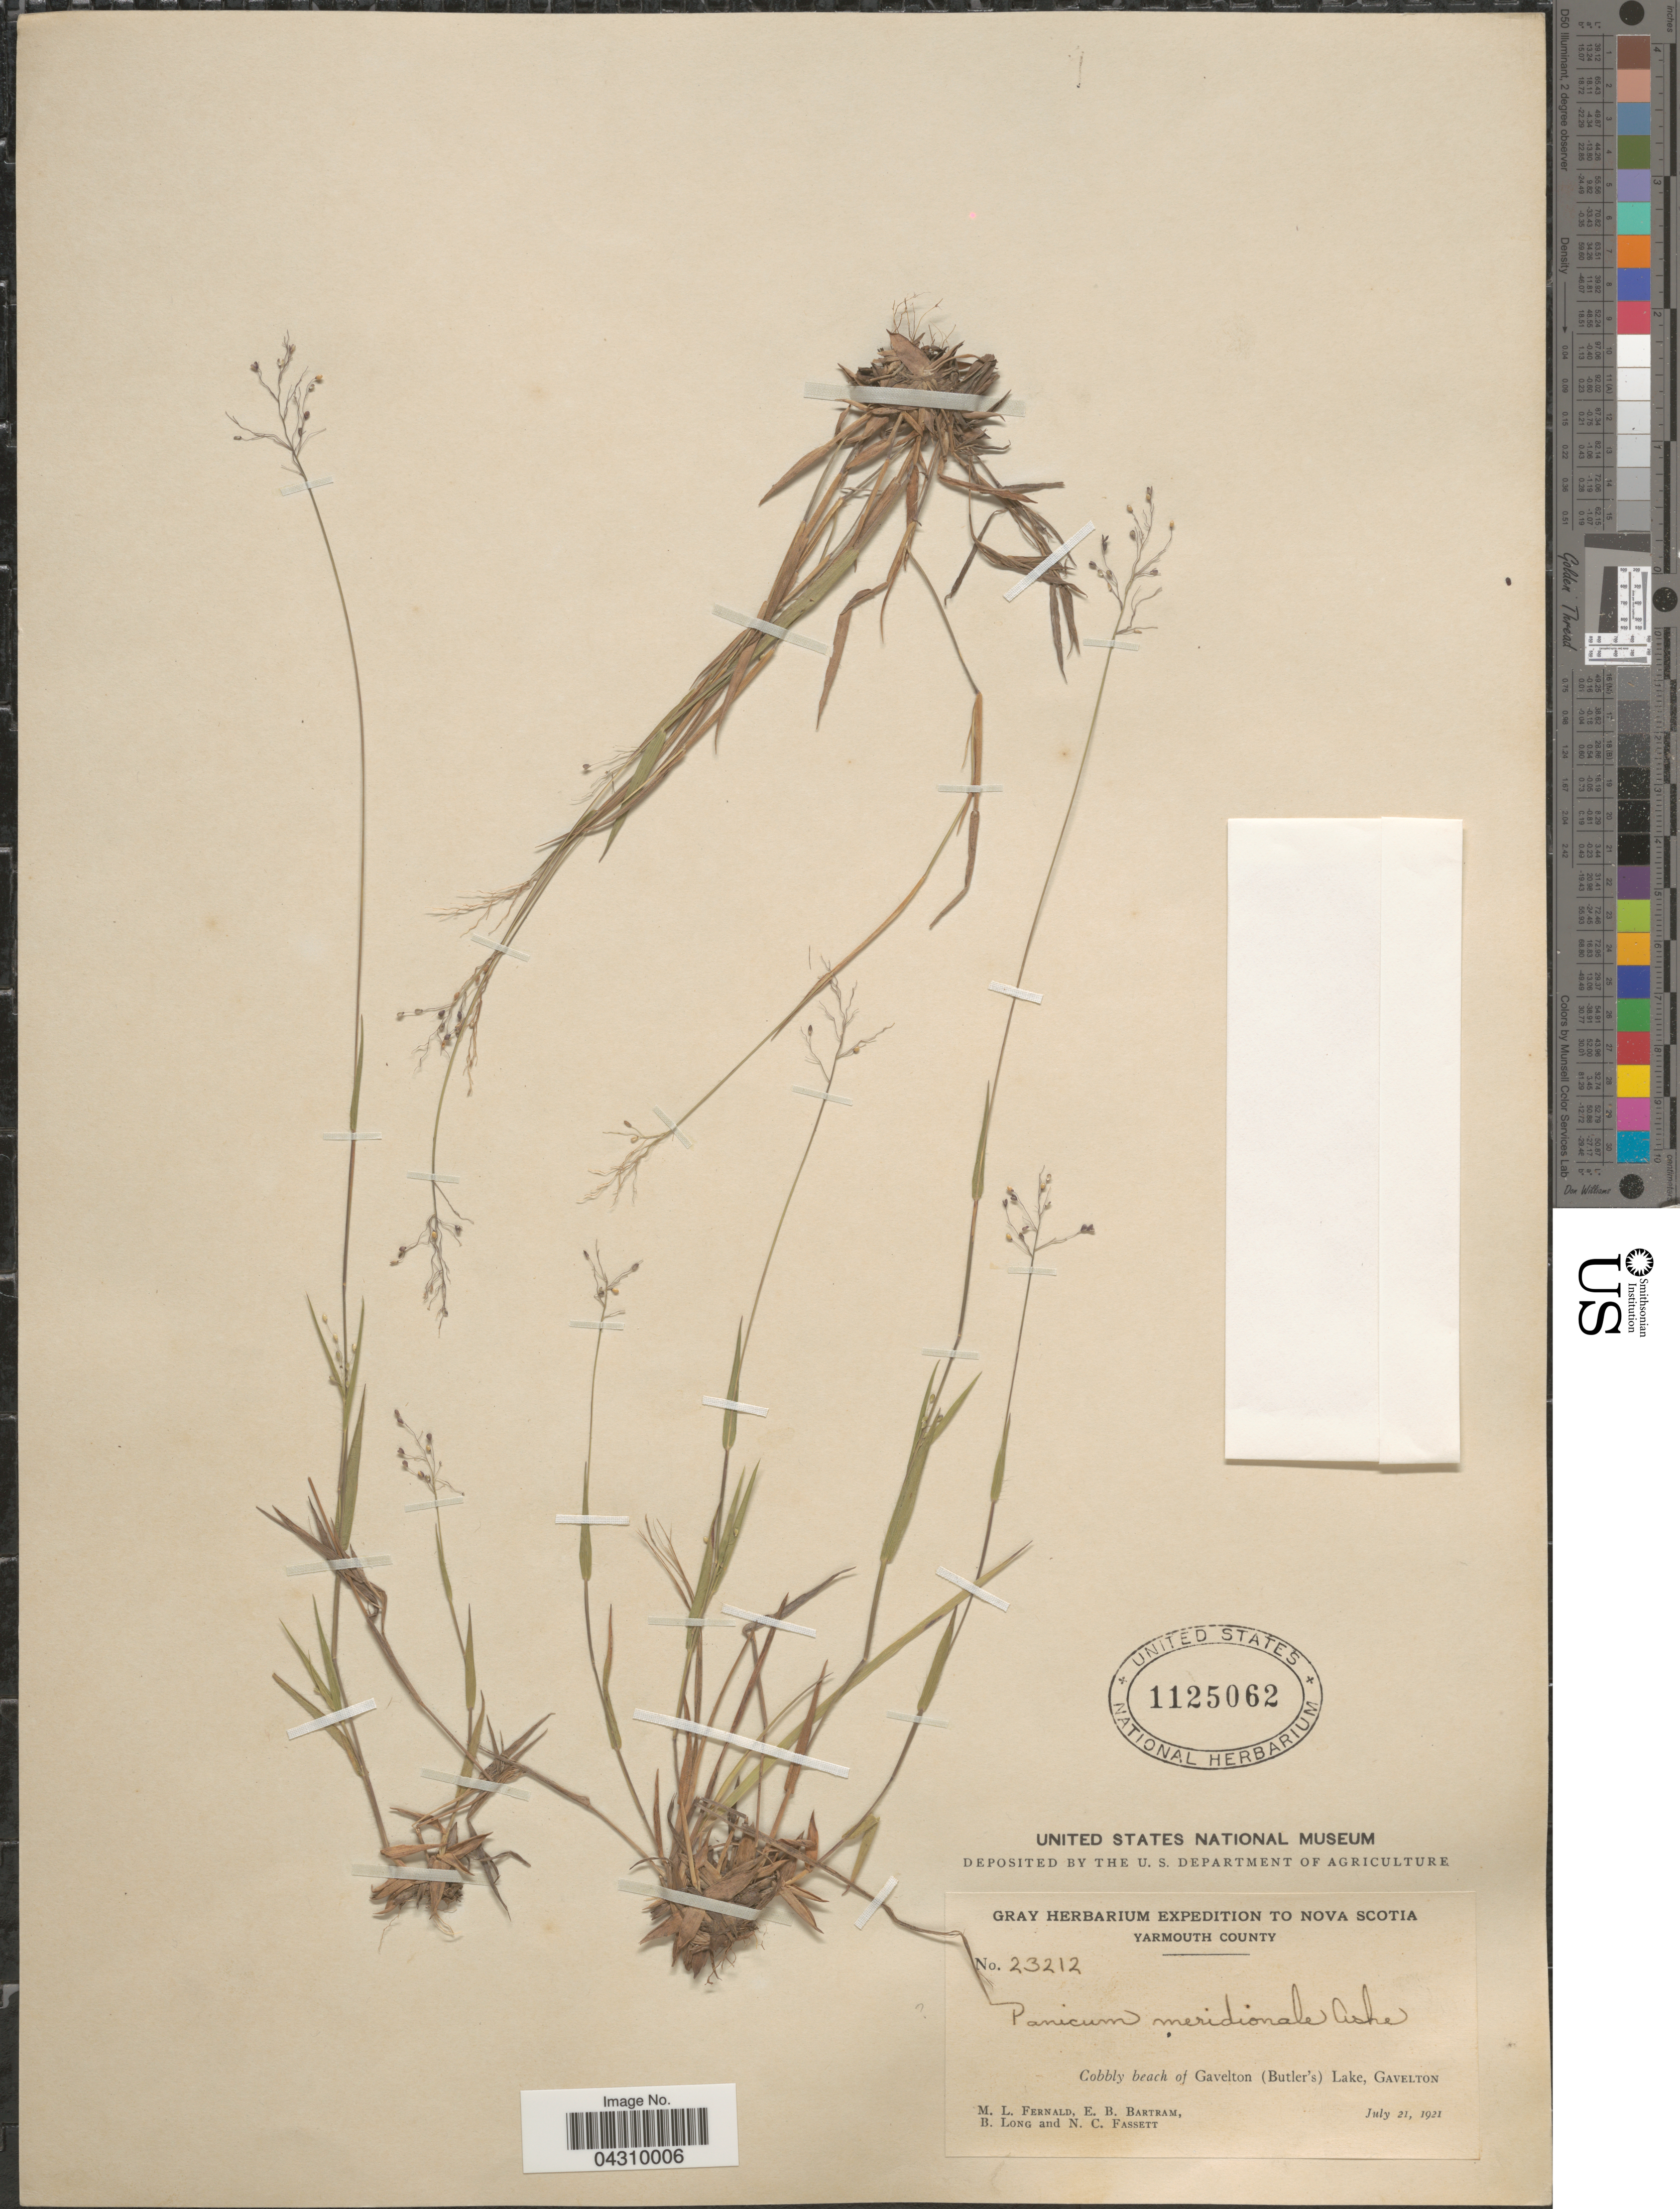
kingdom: Plantae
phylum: Tracheophyta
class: Liliopsida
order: Poales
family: Poaceae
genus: Dichanthelium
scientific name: Dichanthelium acuminatum var. acuminatum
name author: (Sw.) Gould & C.A. Clark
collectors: M. L. Fernald, E. B. Bartram, B. Long & N. C. Fassett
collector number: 23212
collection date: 1921-07-21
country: Canada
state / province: Nova Scotia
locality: Gray Herbarium Expedition to Nova Scotia. Yarmouth County. Cobbly beach of Gavelton (Butler's) Lake, Gavelton.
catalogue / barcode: US 1125062